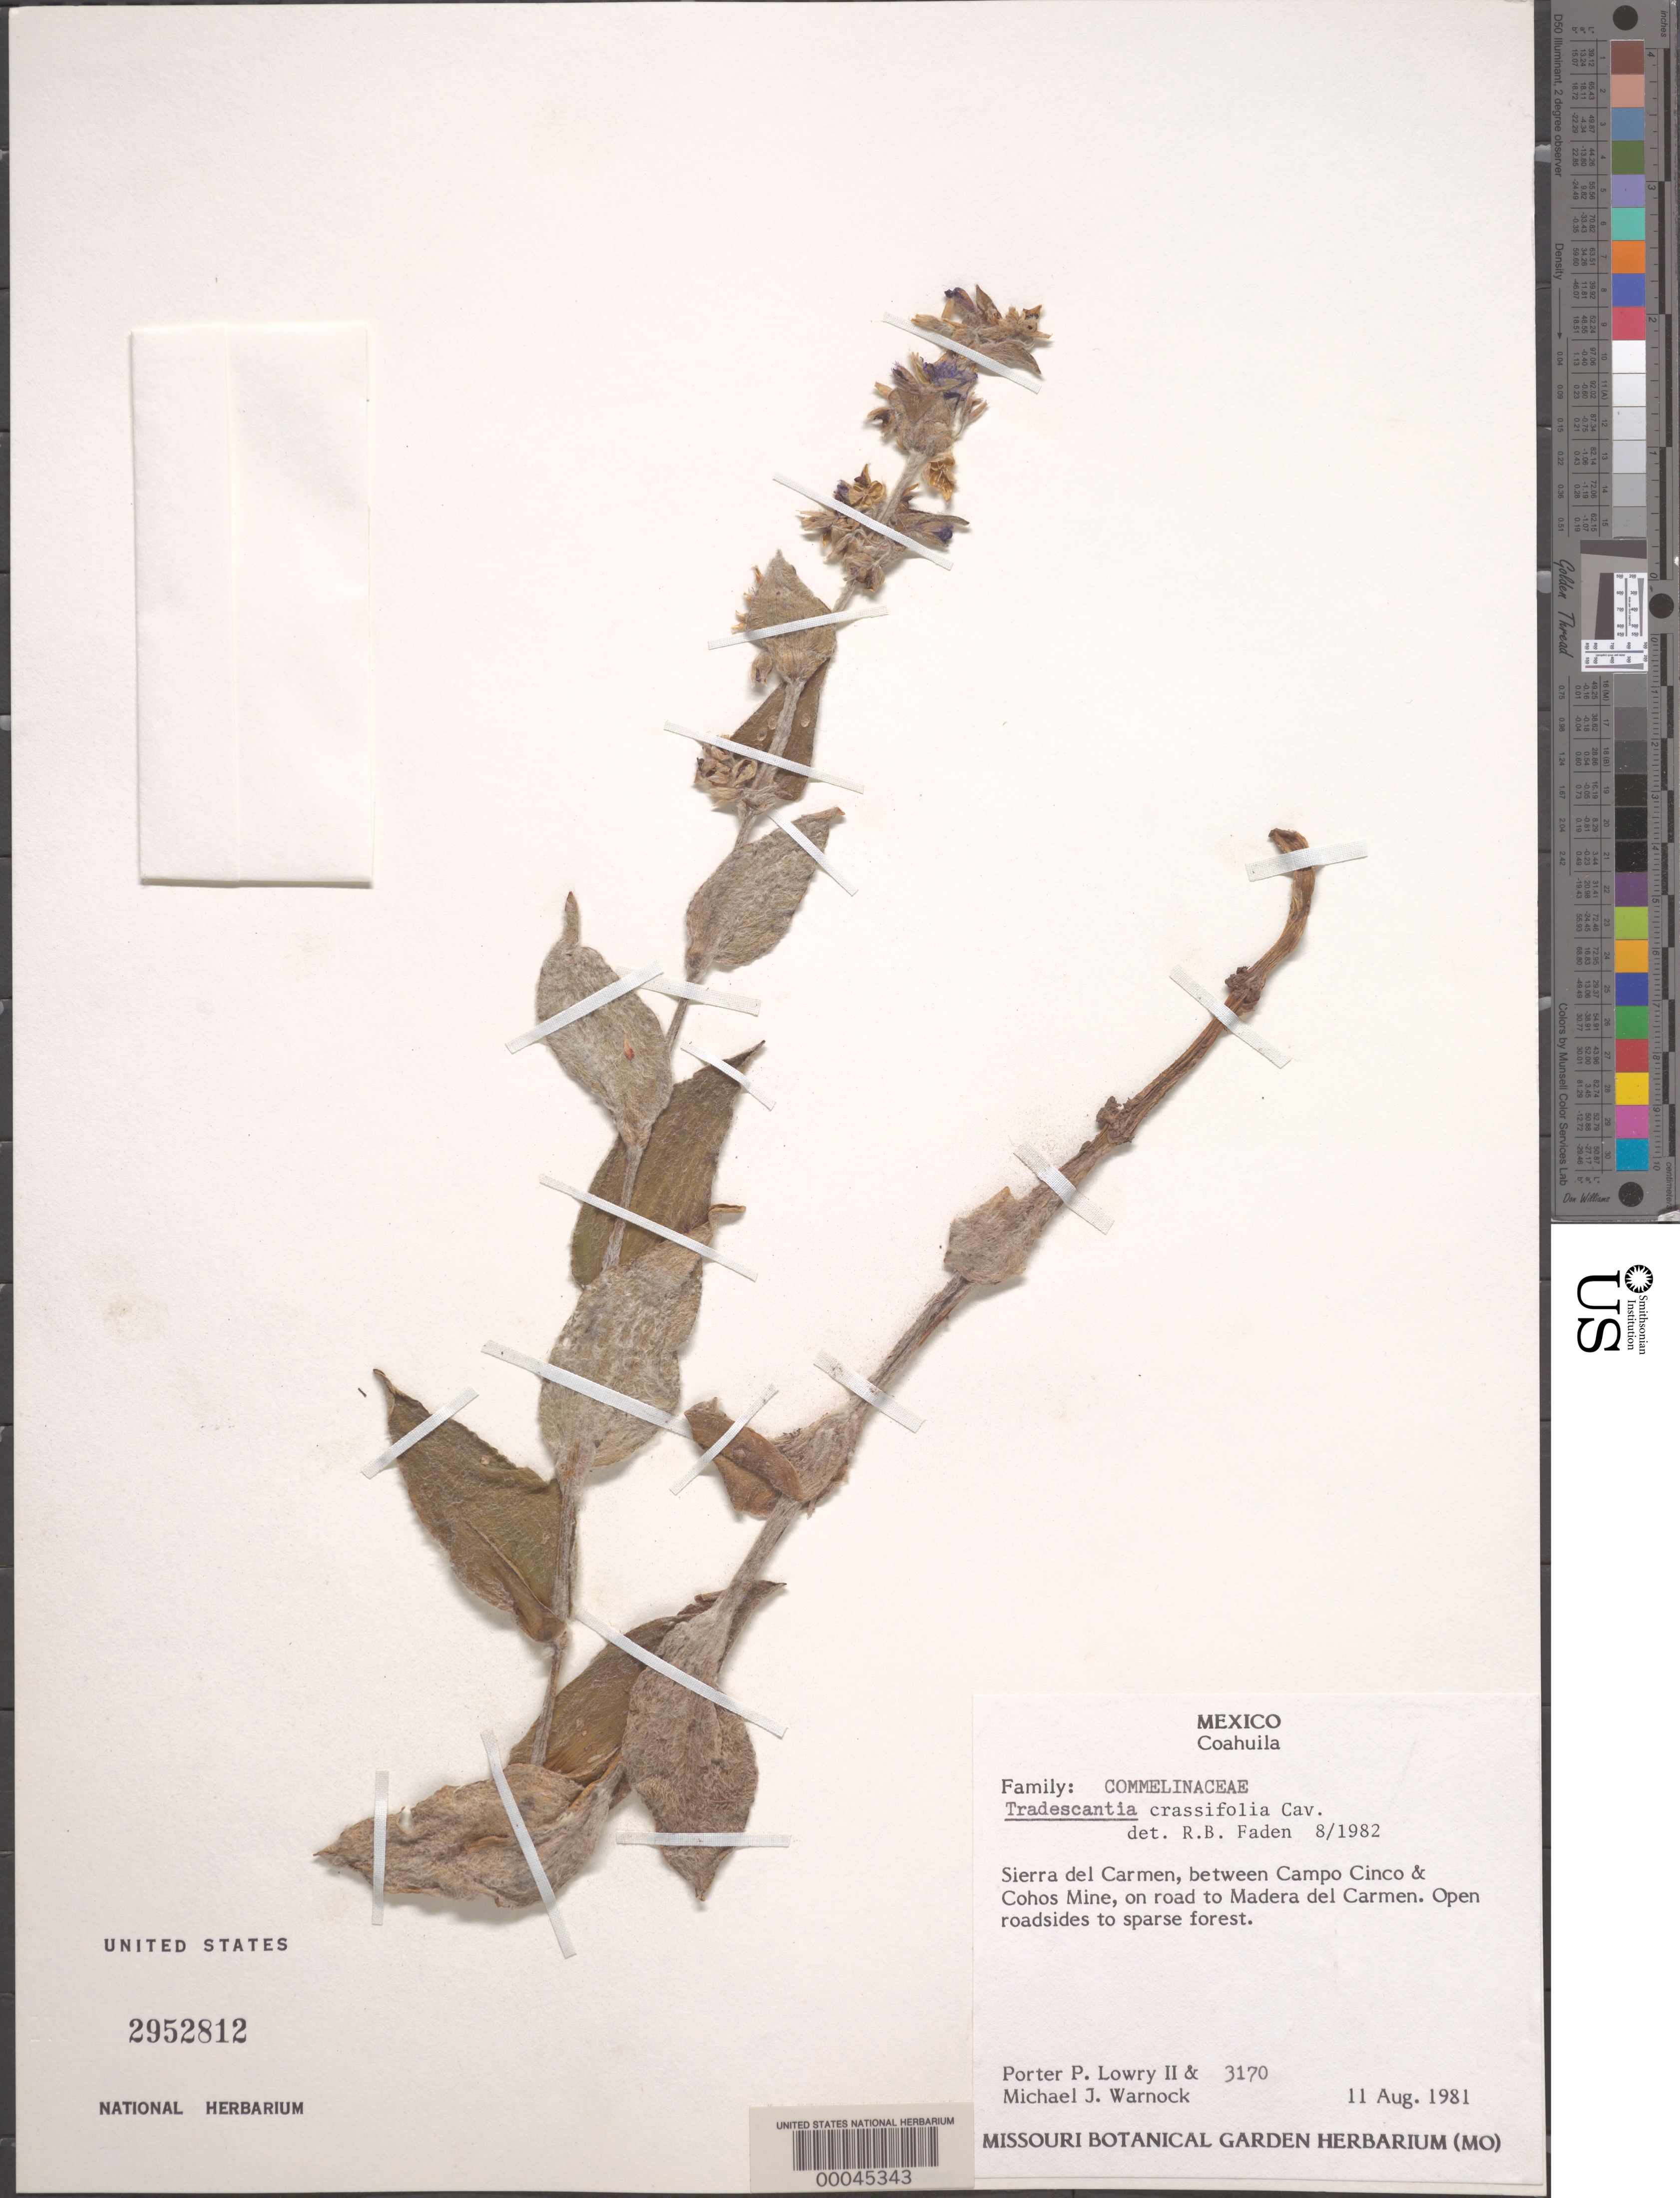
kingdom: Plantae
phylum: Tracheophyta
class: Liliopsida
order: Commelinales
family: Commelinaceae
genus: Tradescantia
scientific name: Tradescantia crassifolia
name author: Cav.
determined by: Faden, Robert B., (US), Smithsonian Institution - National Museum of Natural History (UNITED STATES)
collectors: P. P. Lowry & M. Warnock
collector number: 3170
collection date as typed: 11 Apr 1961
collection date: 1961-04-11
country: Mexico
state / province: Coahuila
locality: Sierra del Carmen, between Campo Cino and Cohos Mine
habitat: Open roadside to sparse forest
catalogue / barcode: US 2952812